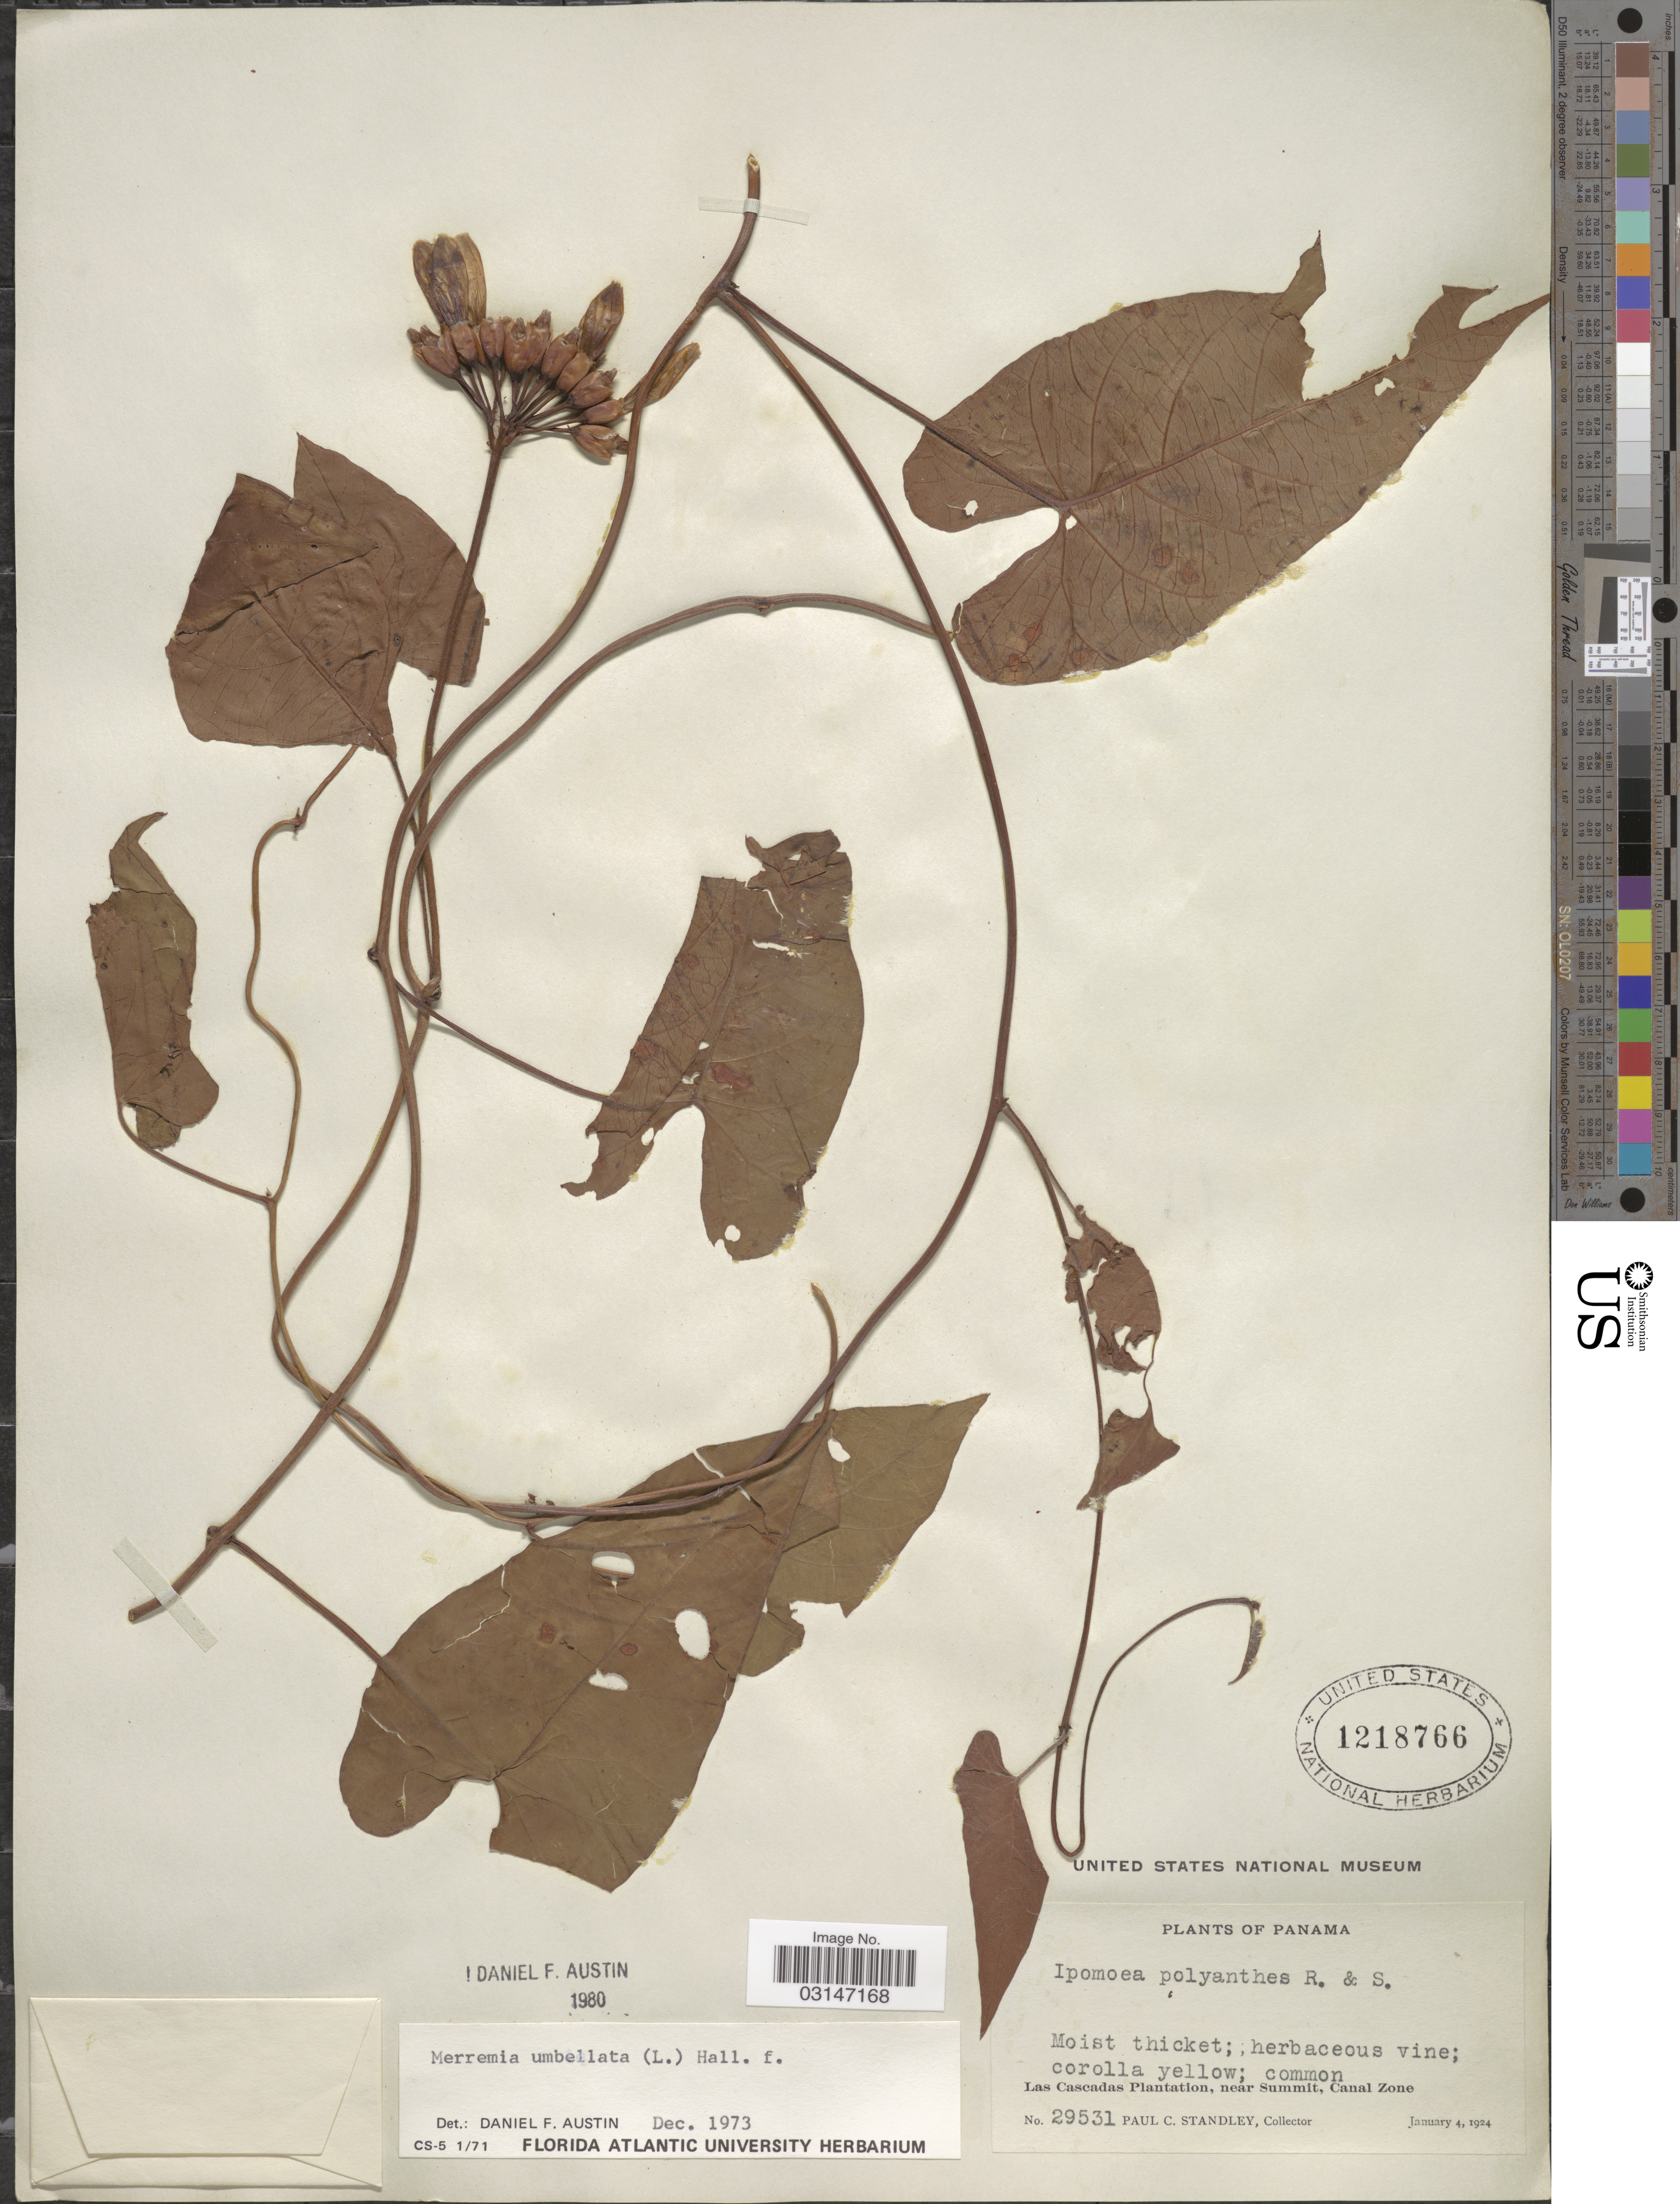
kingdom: Plantae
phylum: Tracheophyta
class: Magnoliopsida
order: Solanales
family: Convolvulaceae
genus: Camonea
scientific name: Camonea umbellata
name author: (L.) A. R. Simões & Staples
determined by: Strong, Mark T., (BOT), Smithsonian Institution - National Museum of Natural History (UNITED STATES)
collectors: P. C. Standley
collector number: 29531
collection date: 1924-01-04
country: Panama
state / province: Colón / Panamá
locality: Las Cascadas Plantation, near Summit, Canal Zone.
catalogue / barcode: US 1218766